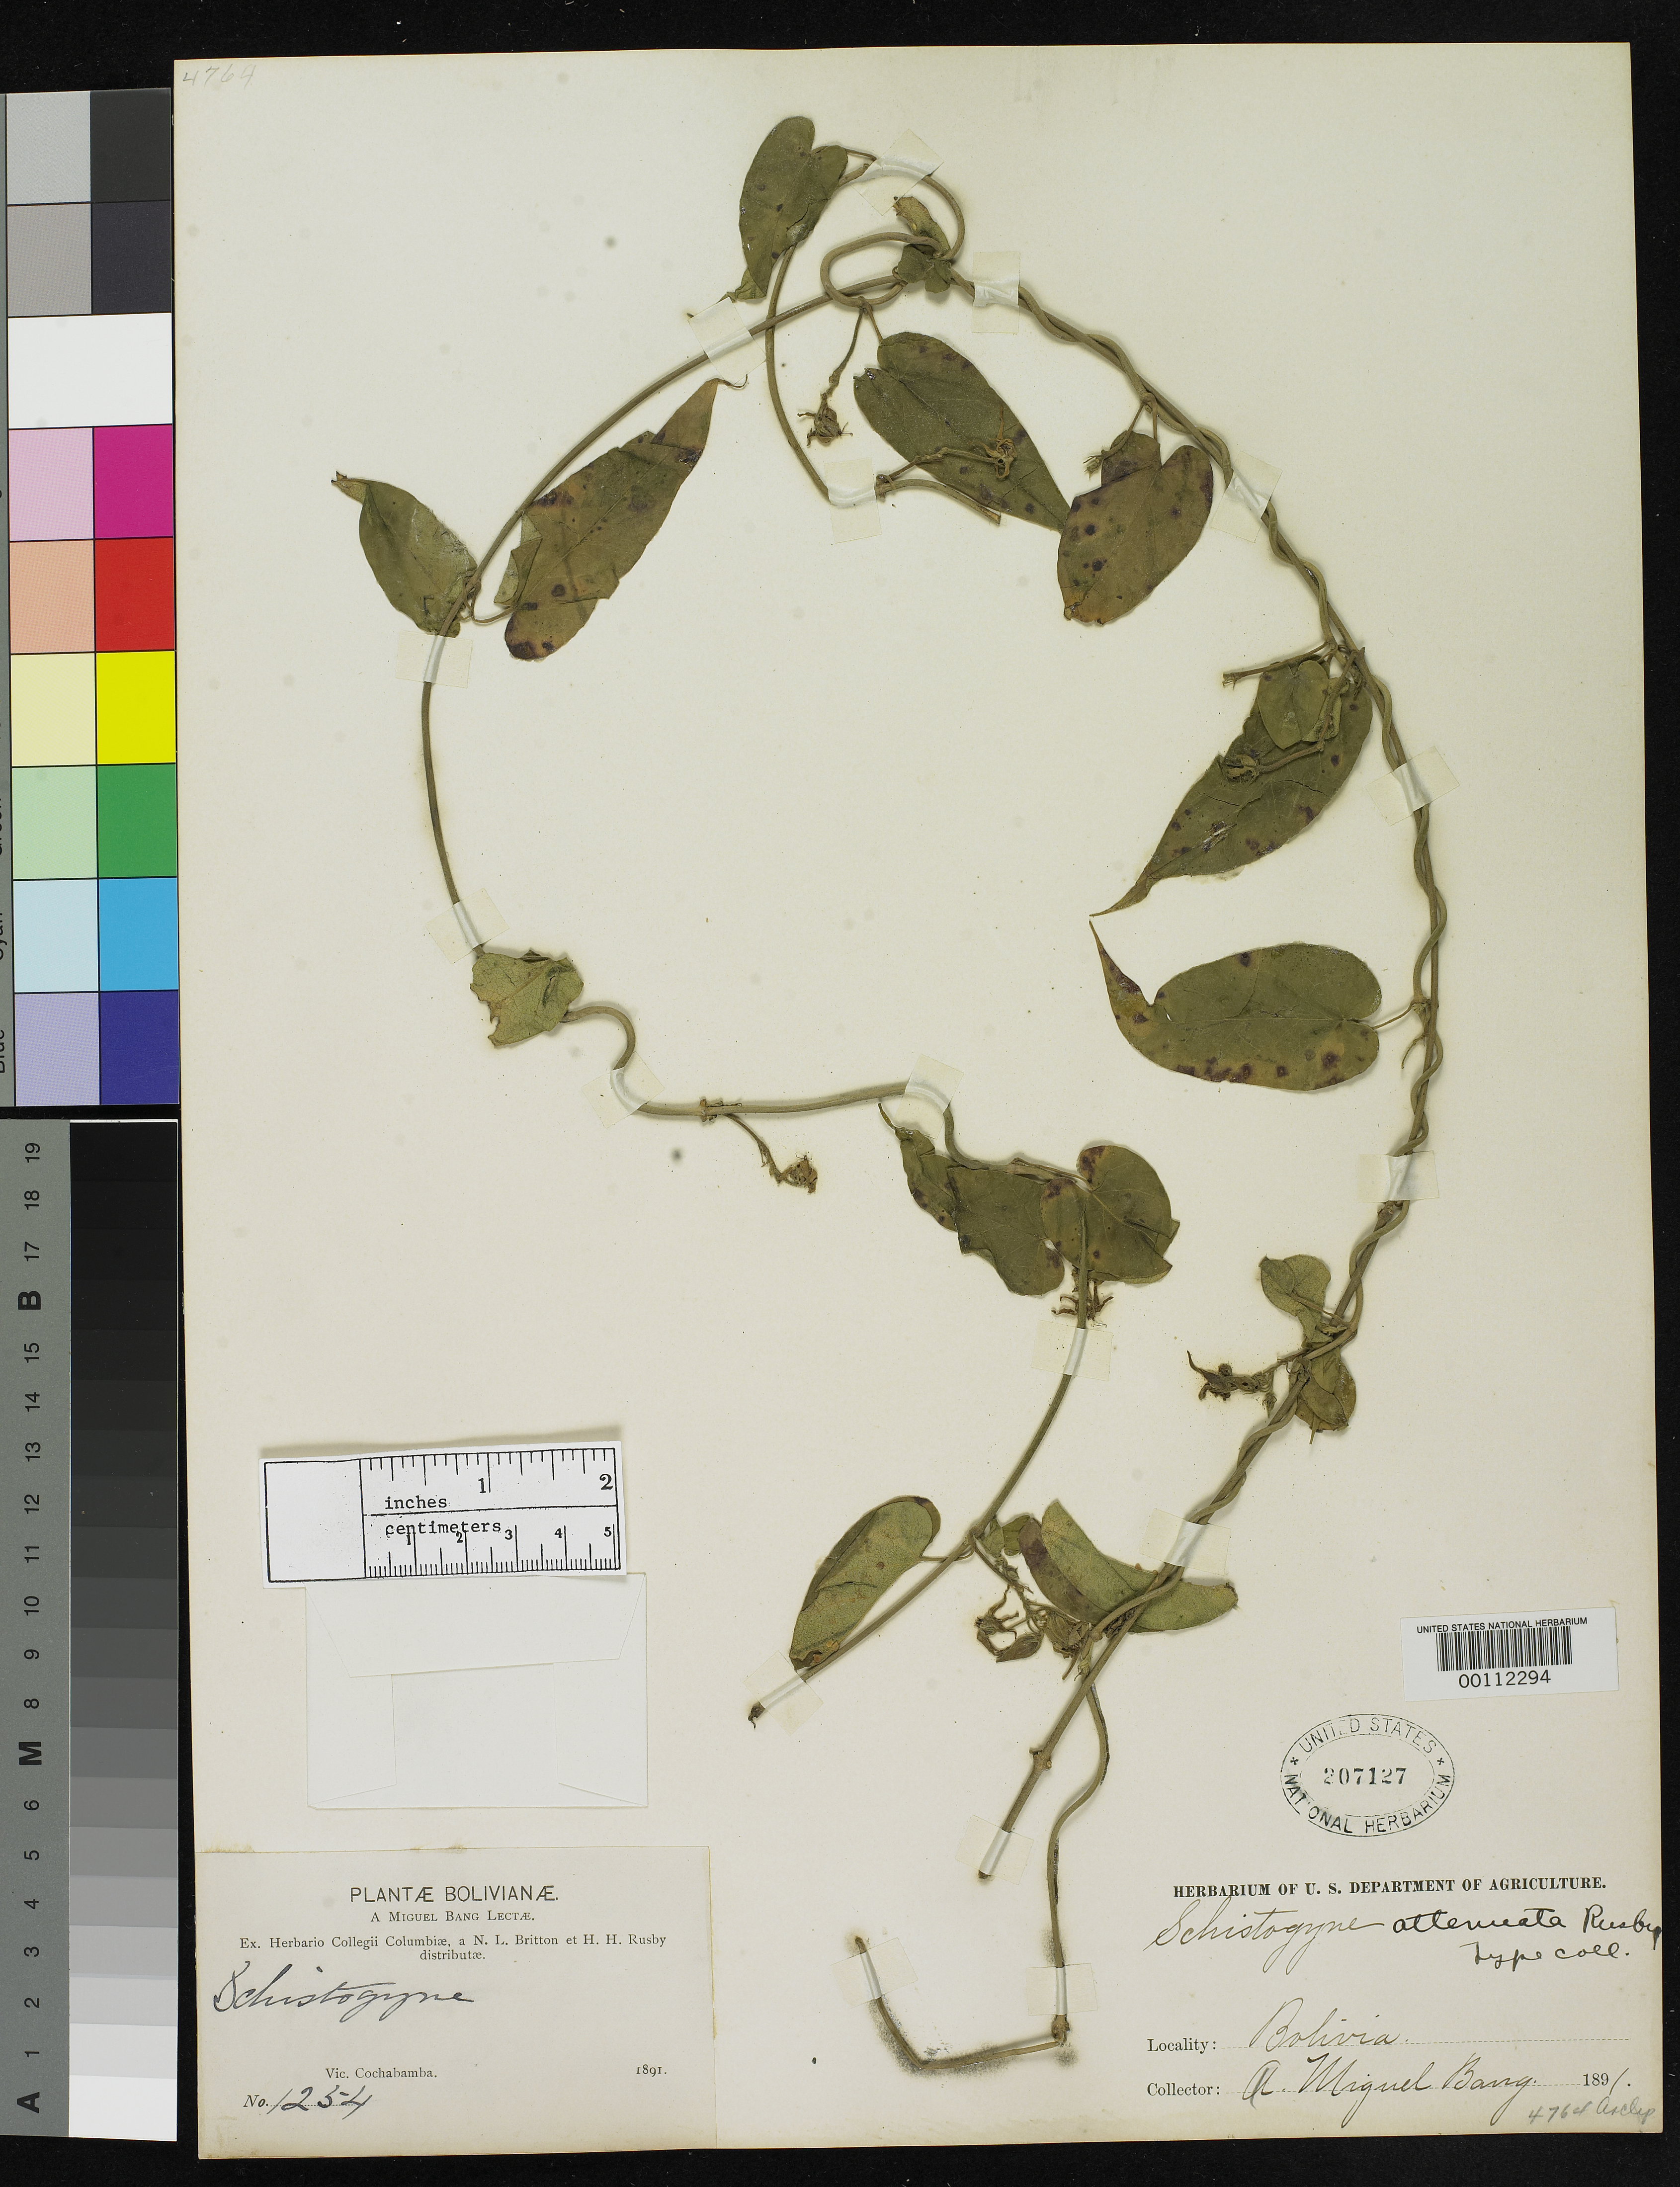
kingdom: Plantae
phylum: Tracheophyta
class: Magnoliopsida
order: Gentianales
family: Apocynaceae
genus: Schistogyne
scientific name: Schistogyne attenuata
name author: Rusby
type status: Isotype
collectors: M. Bang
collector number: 1254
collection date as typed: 1891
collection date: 1891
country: Bolivia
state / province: Cochabamba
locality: Espirito Santo.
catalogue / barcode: US 207127